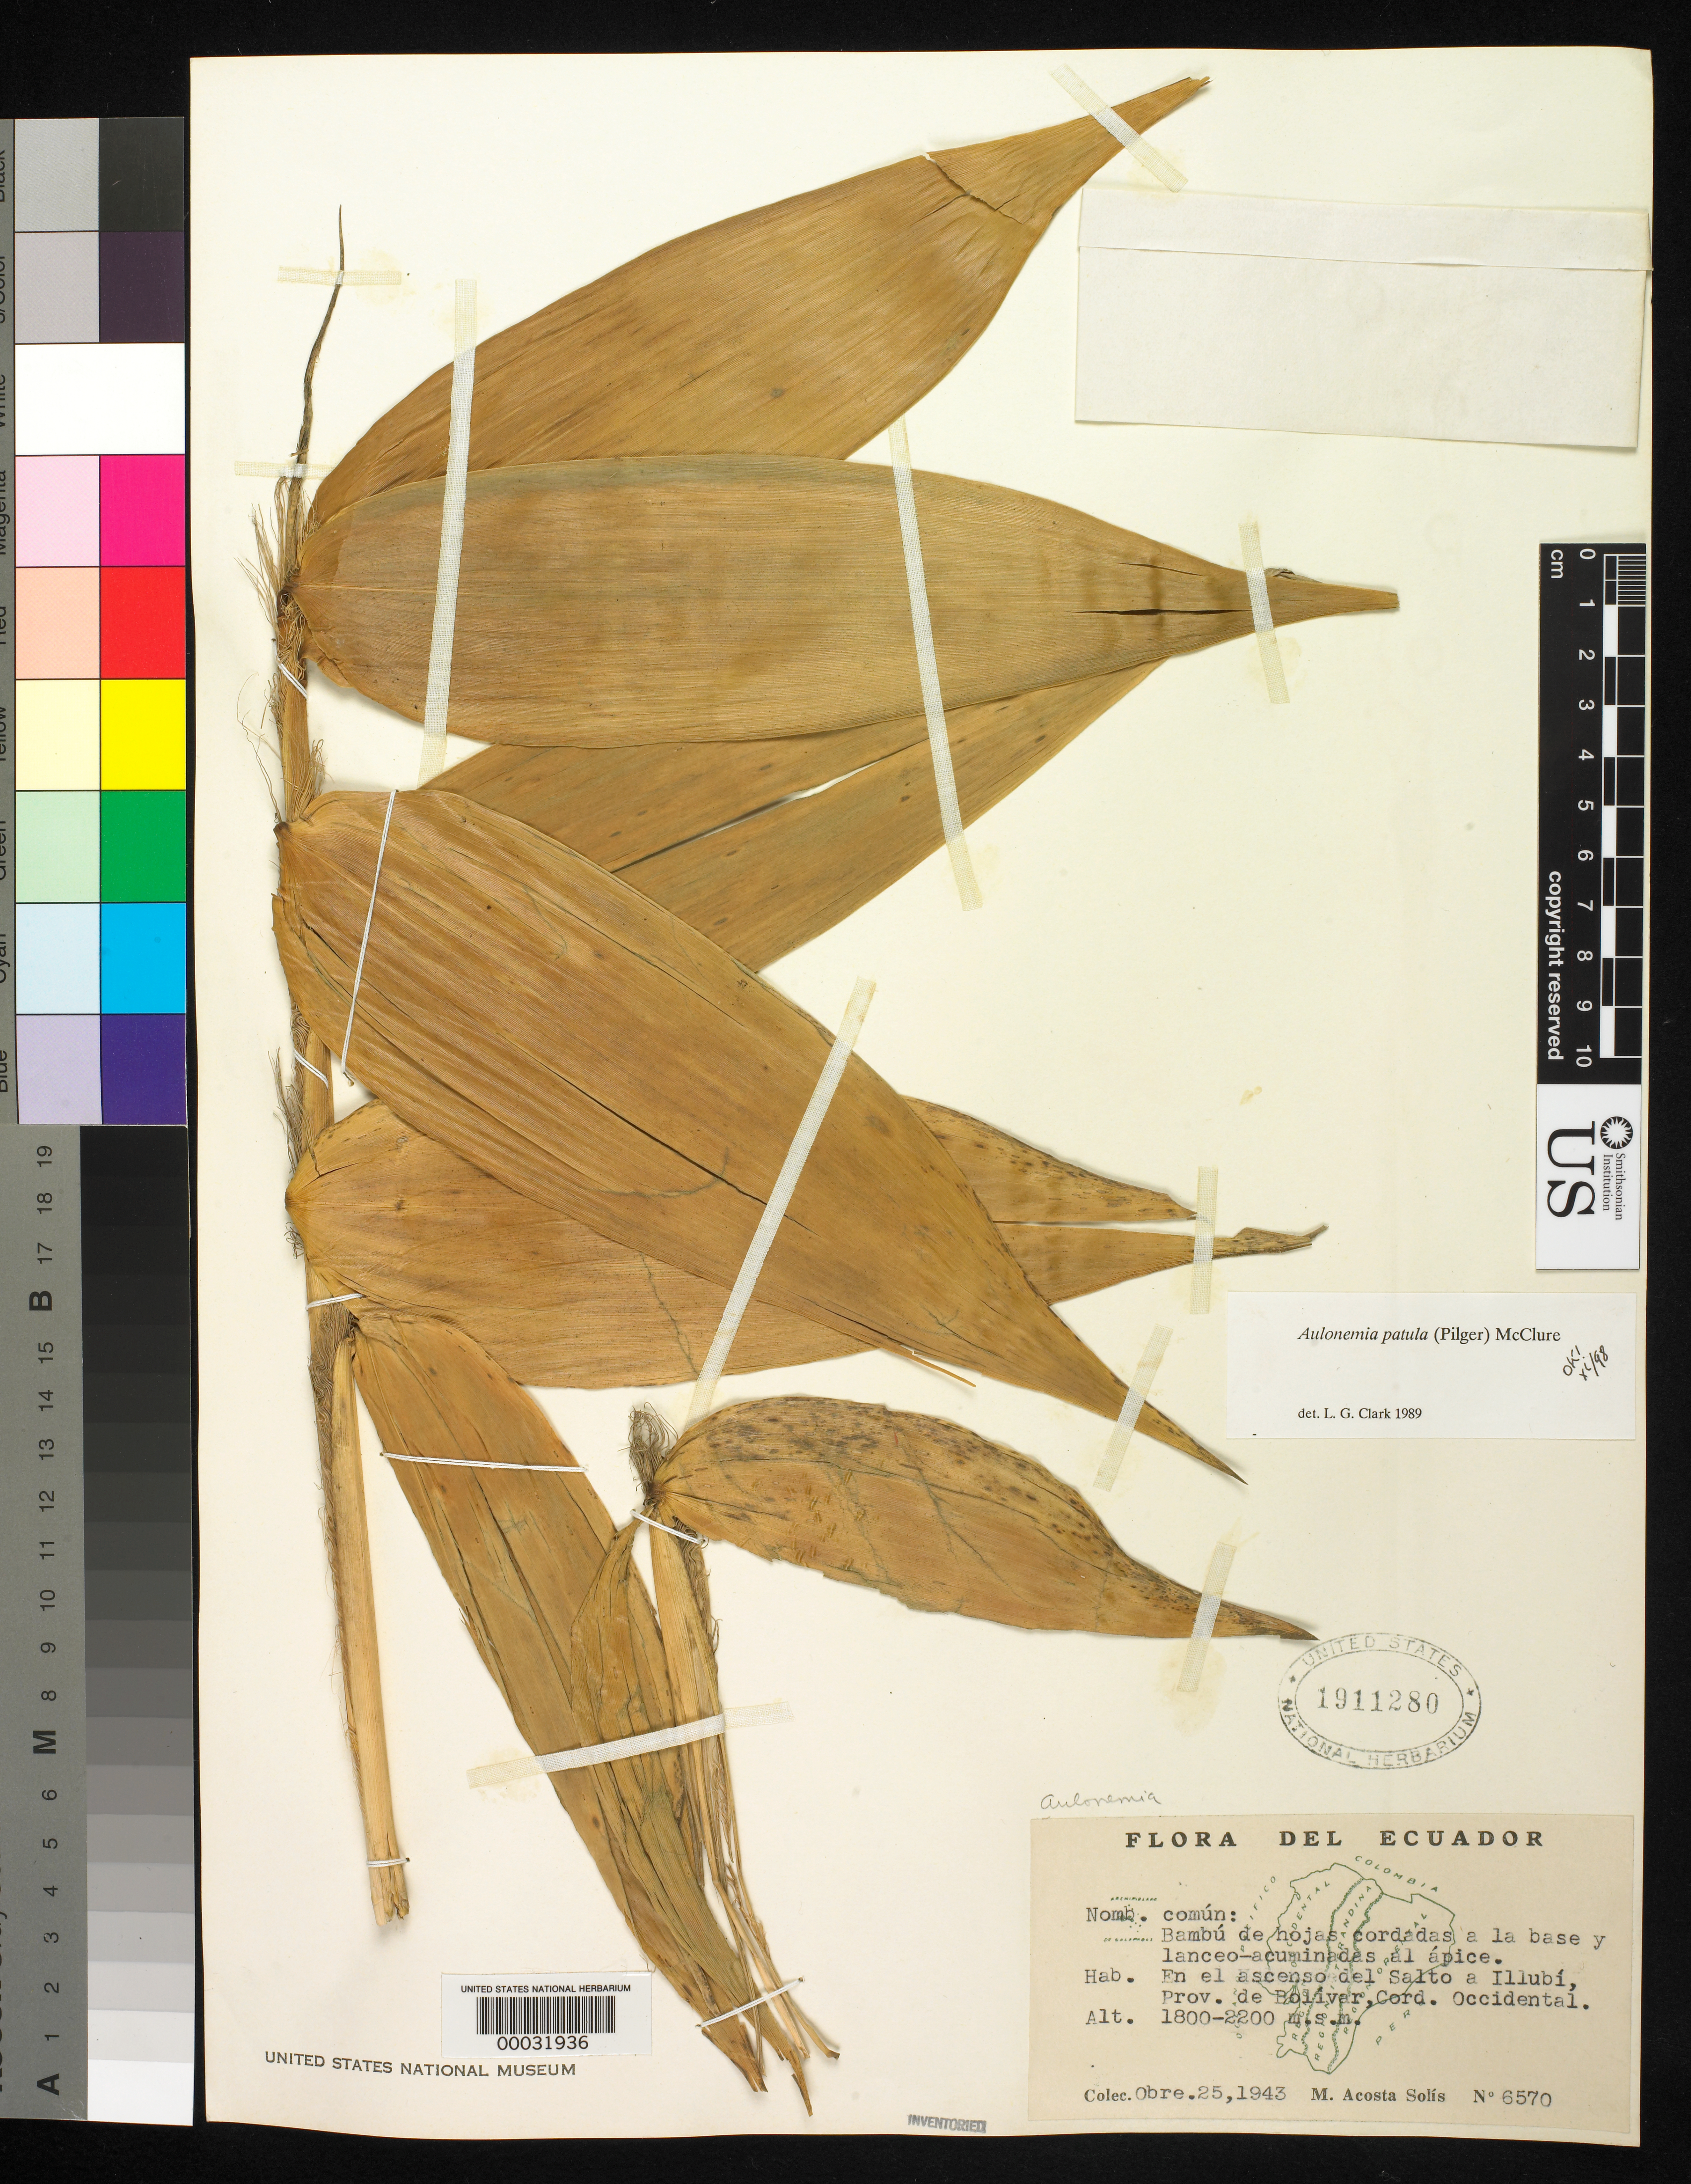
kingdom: Plantae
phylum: Tracheophyta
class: Liliopsida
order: Poales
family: Poaceae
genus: Aulonemia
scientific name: Aulonemia patula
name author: (Pilg.) McClure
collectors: M. Acosta Solis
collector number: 6570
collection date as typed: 25 Oct 1943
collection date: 1943-10-25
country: Ecuador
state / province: Bolívar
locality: Salto a Illubi, Cord. Occidental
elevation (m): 1800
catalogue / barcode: US 1911280